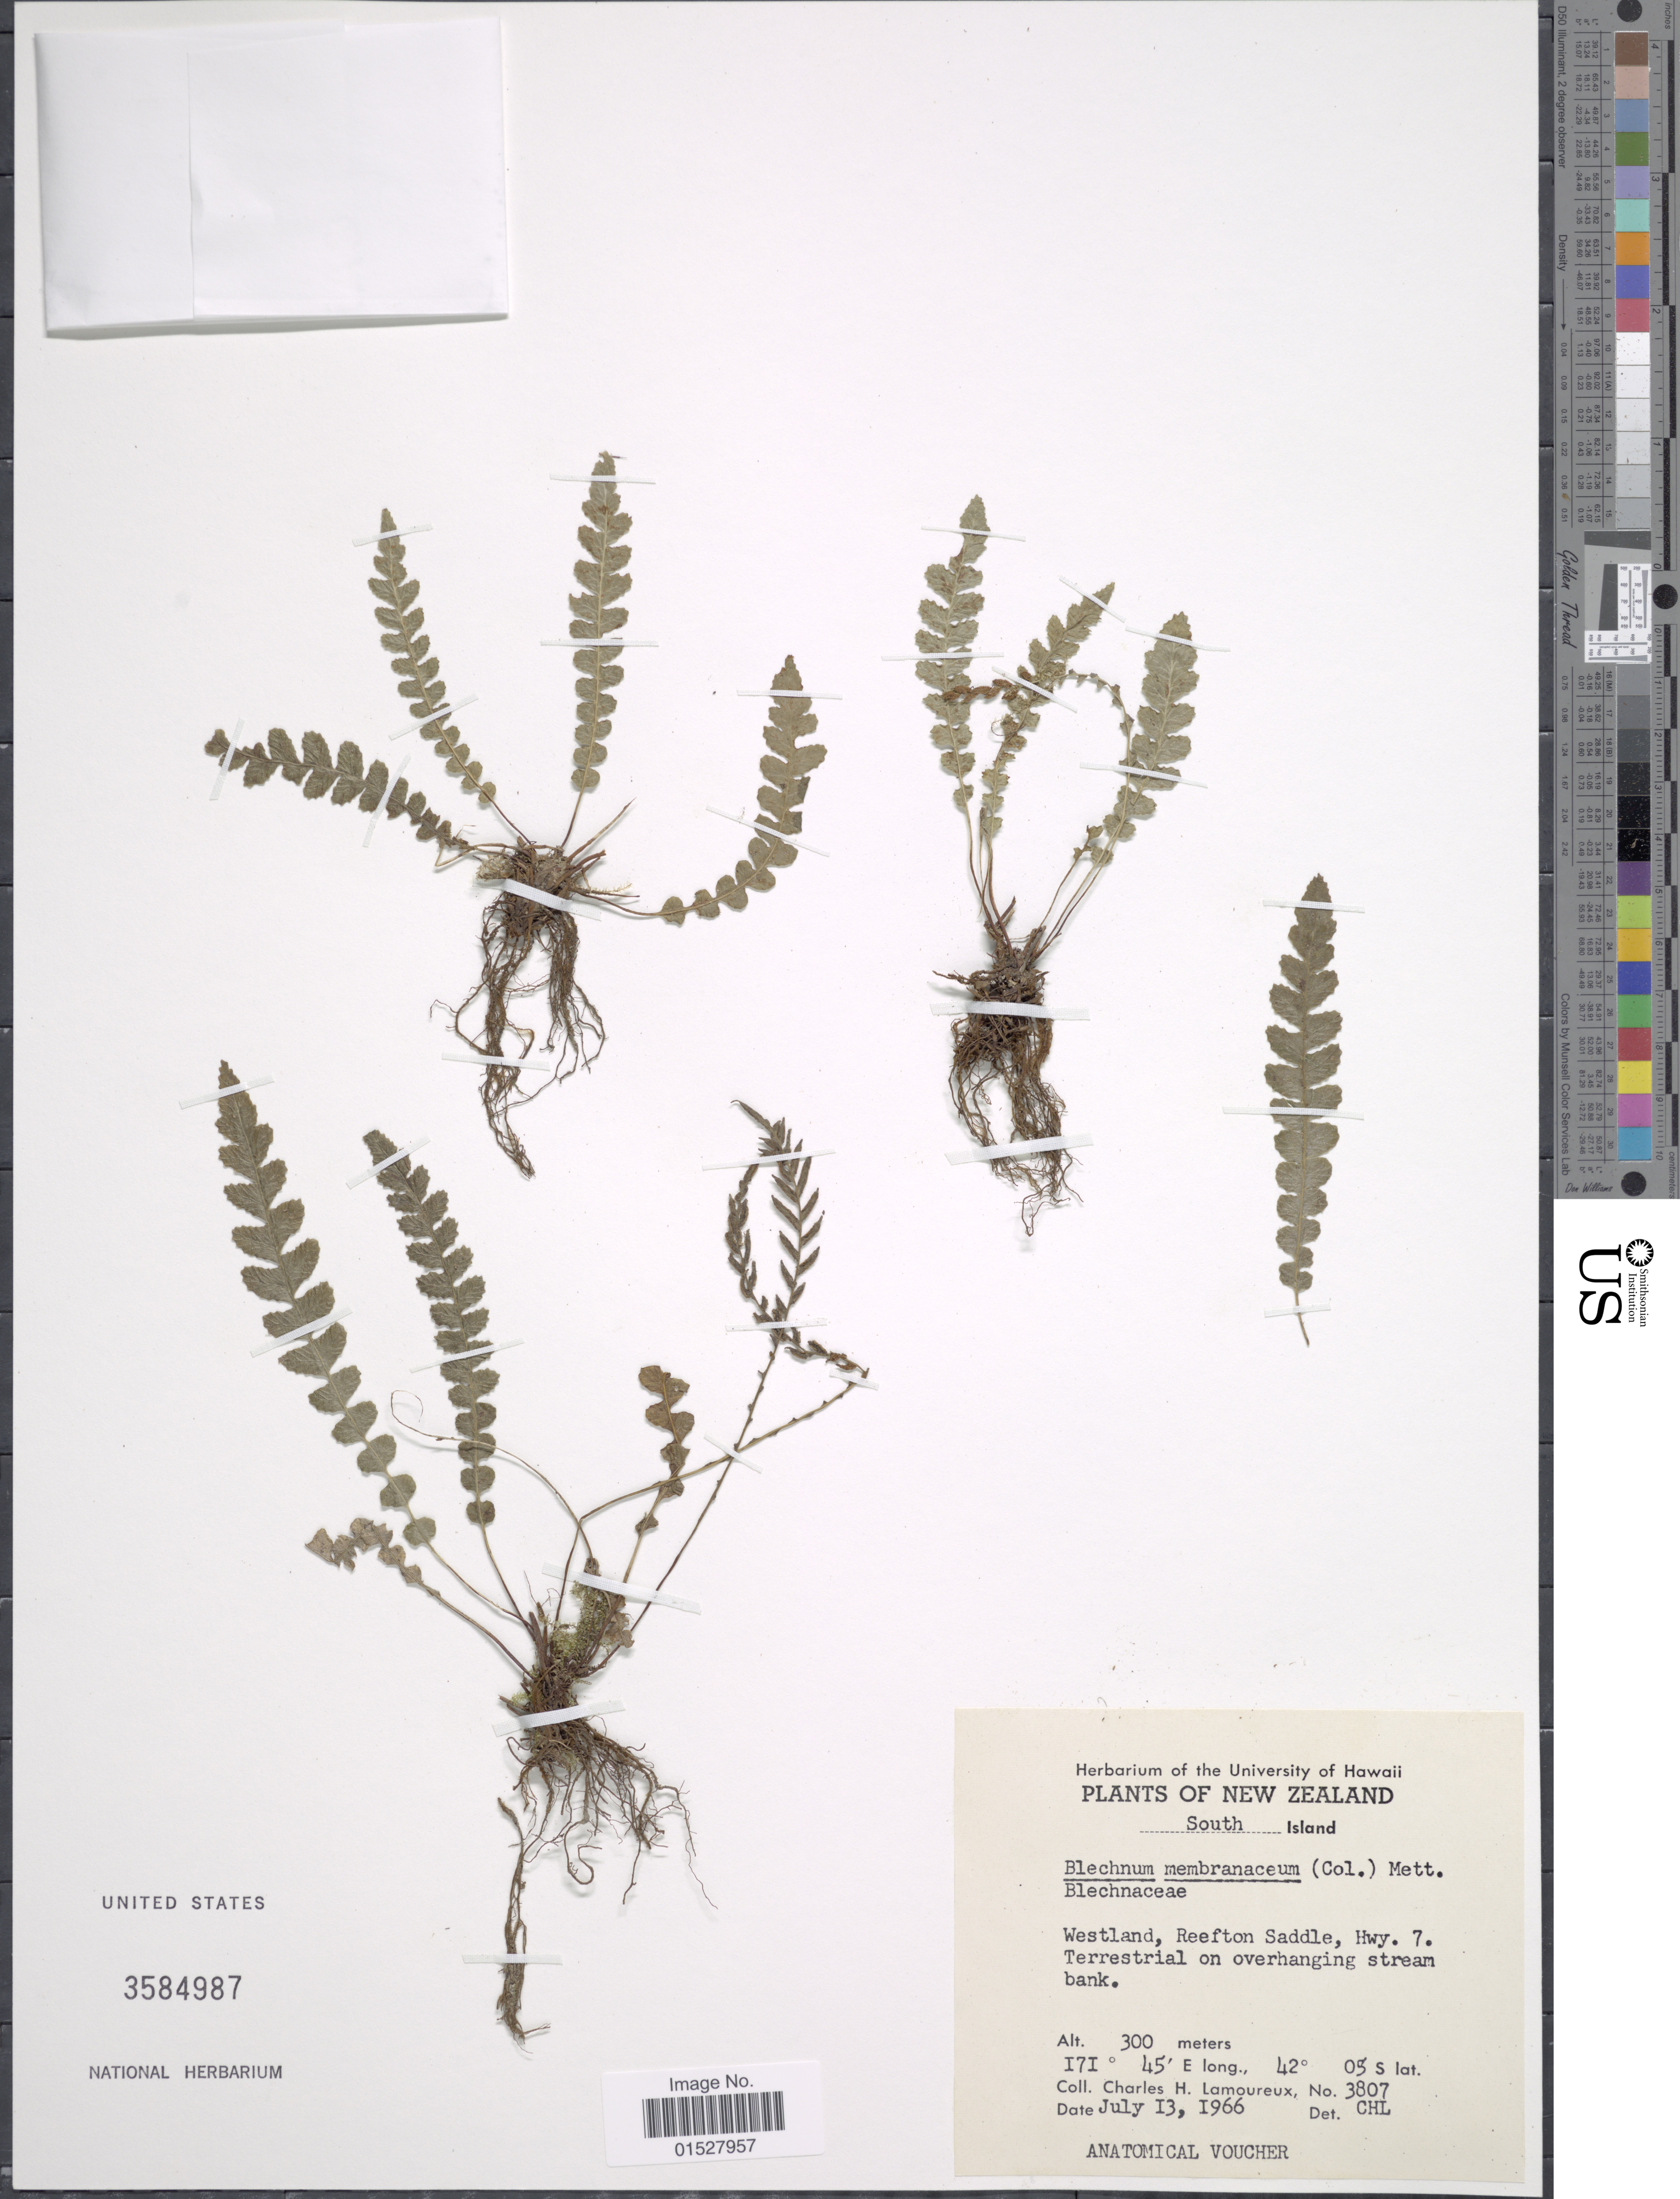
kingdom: Plantae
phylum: Tracheophyta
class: Polypodiopsida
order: Polypodiales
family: Blechnaceae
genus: Blechnum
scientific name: Blechnum membranaceum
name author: (Colenso) Mett.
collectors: C. Lamourex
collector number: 3807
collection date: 1966-07-13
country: New Zealand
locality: South Island, Westland, Reefton Saddle, Hwy. 7.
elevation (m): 300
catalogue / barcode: US 3584987